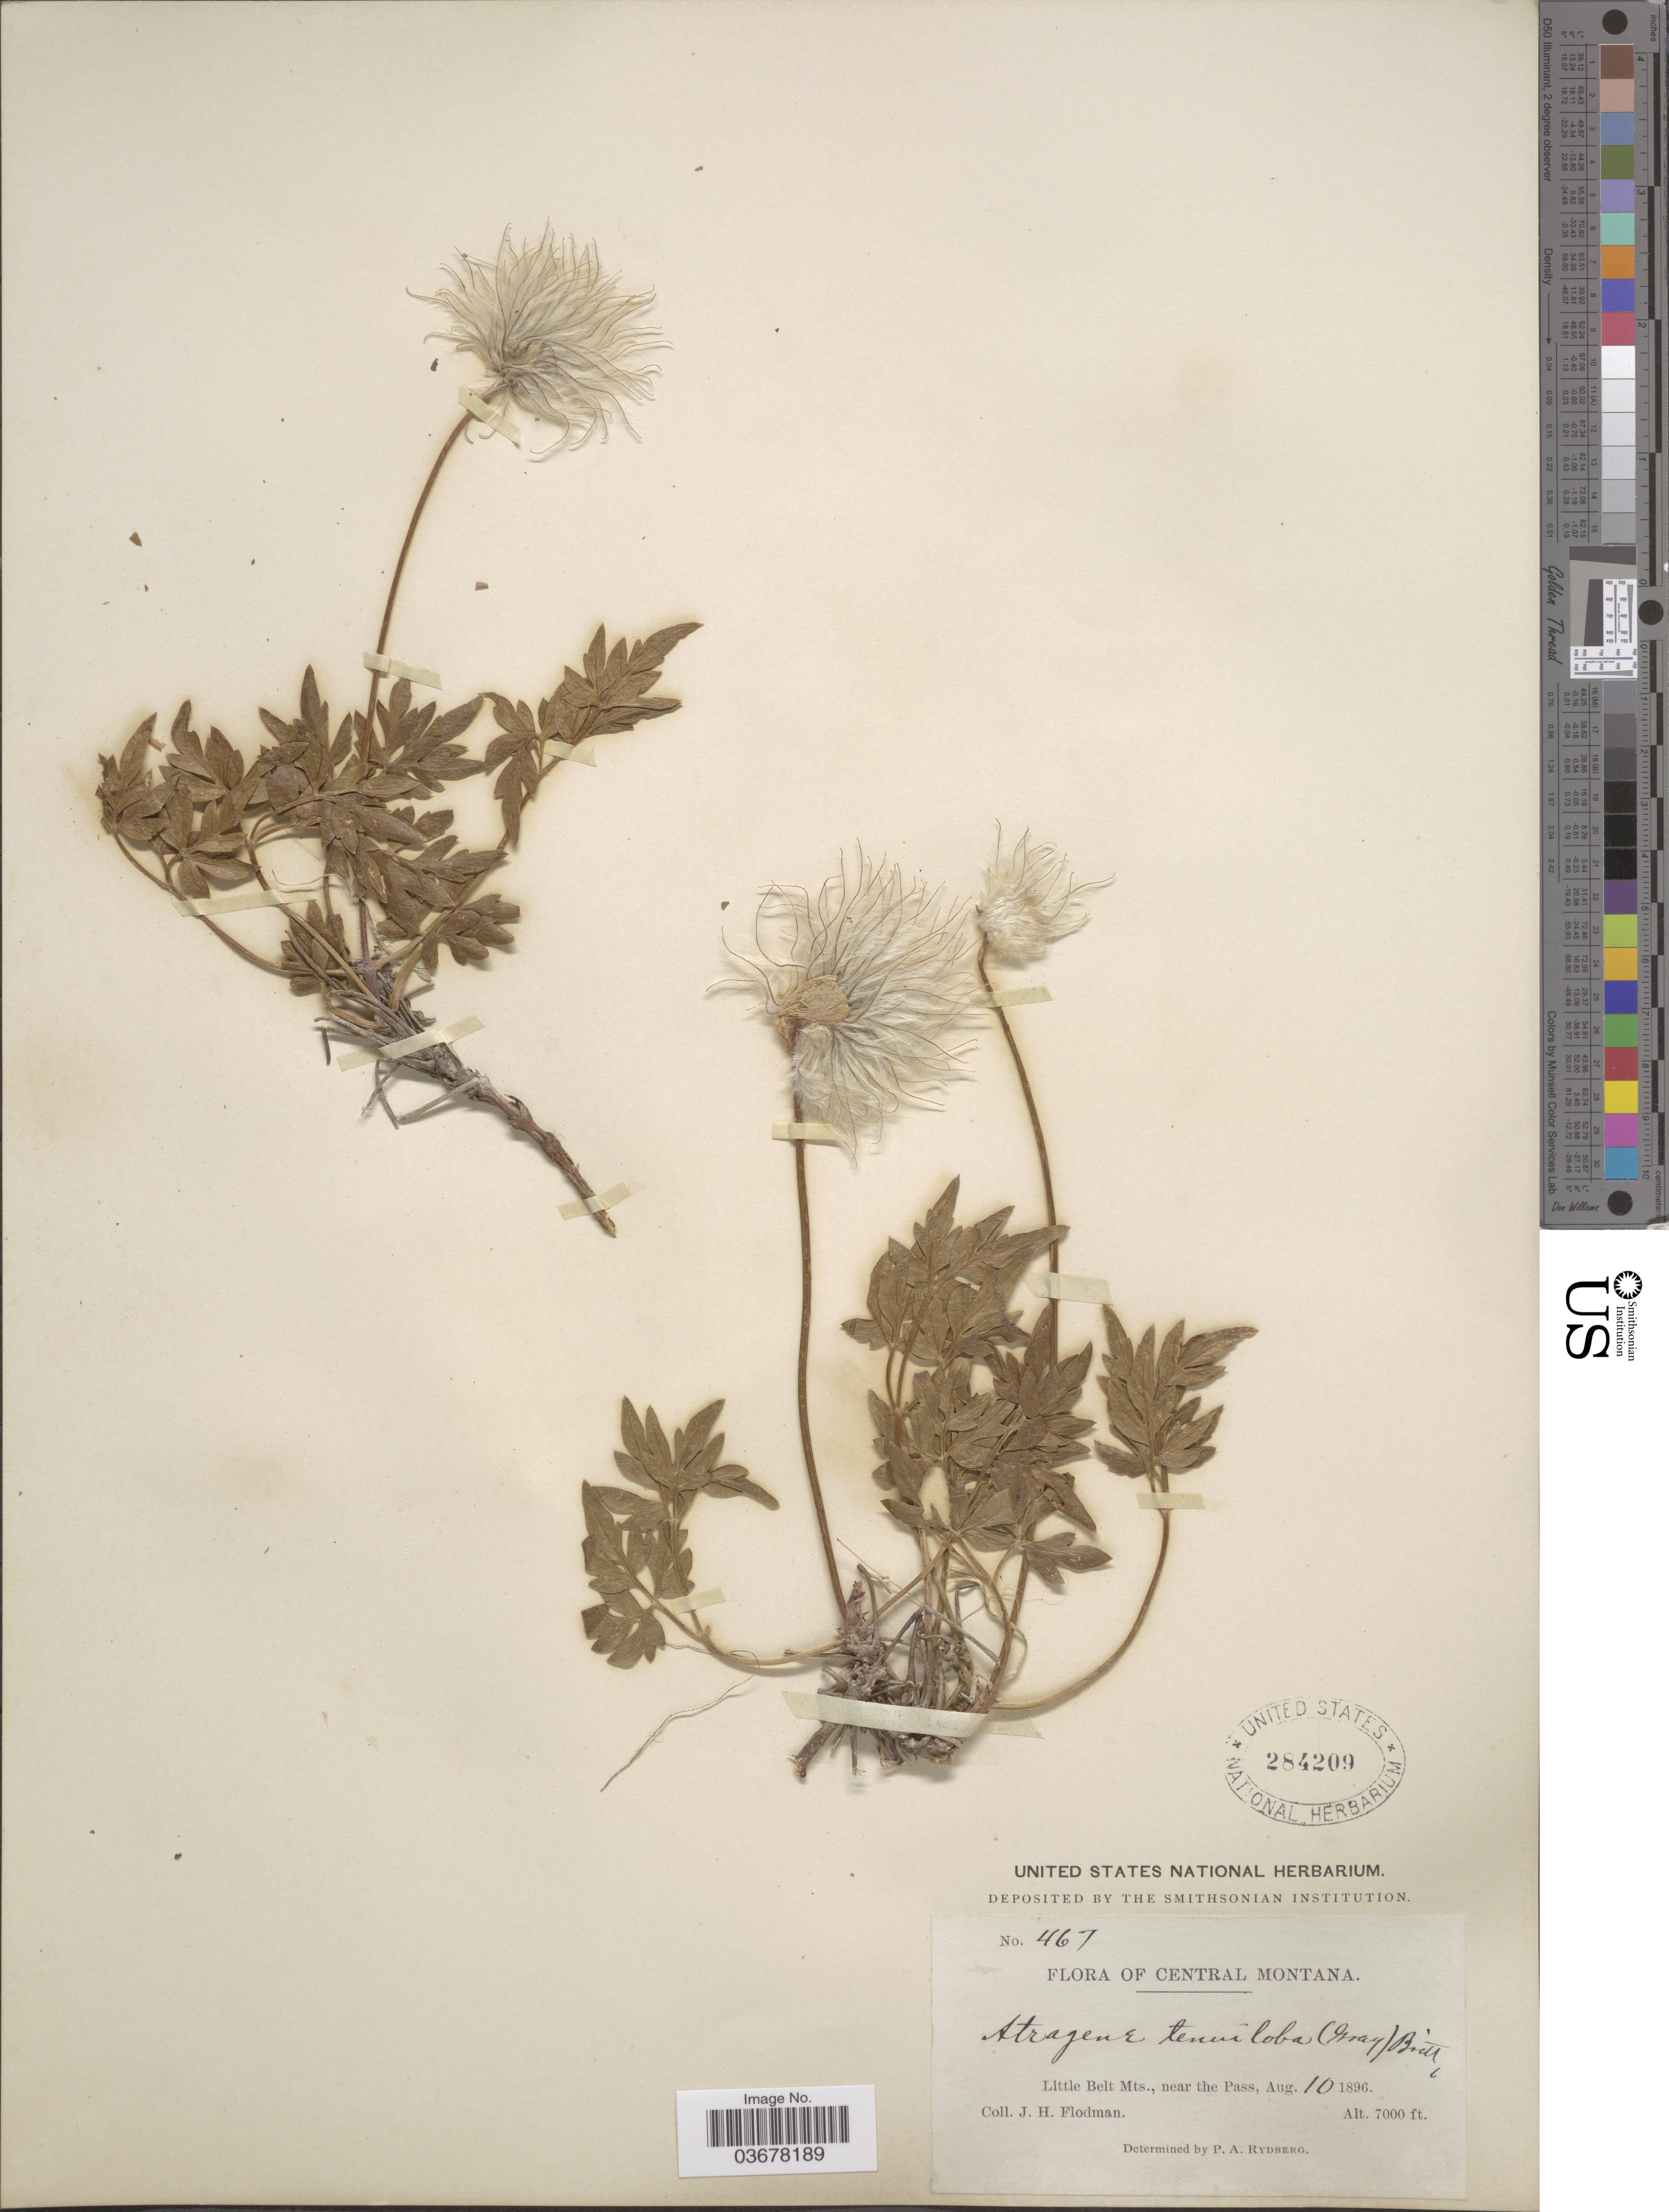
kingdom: Plantae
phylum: Tracheophyta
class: Magnoliopsida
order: Ranunculales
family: Ranunculaceae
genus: Clematis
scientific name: Clematis columbiana var. tenuiloba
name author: (A. Gray) J.S. Pringle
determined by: Strong, M. T., (US), Smithsonian Institution - National Museum of Natural History (UNITED STATES)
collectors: J. Flodman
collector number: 467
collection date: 1896-08-10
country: United States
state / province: Montana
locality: Central Montana. Little Belt Mts., near the Pass.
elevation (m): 2134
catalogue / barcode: US 284209